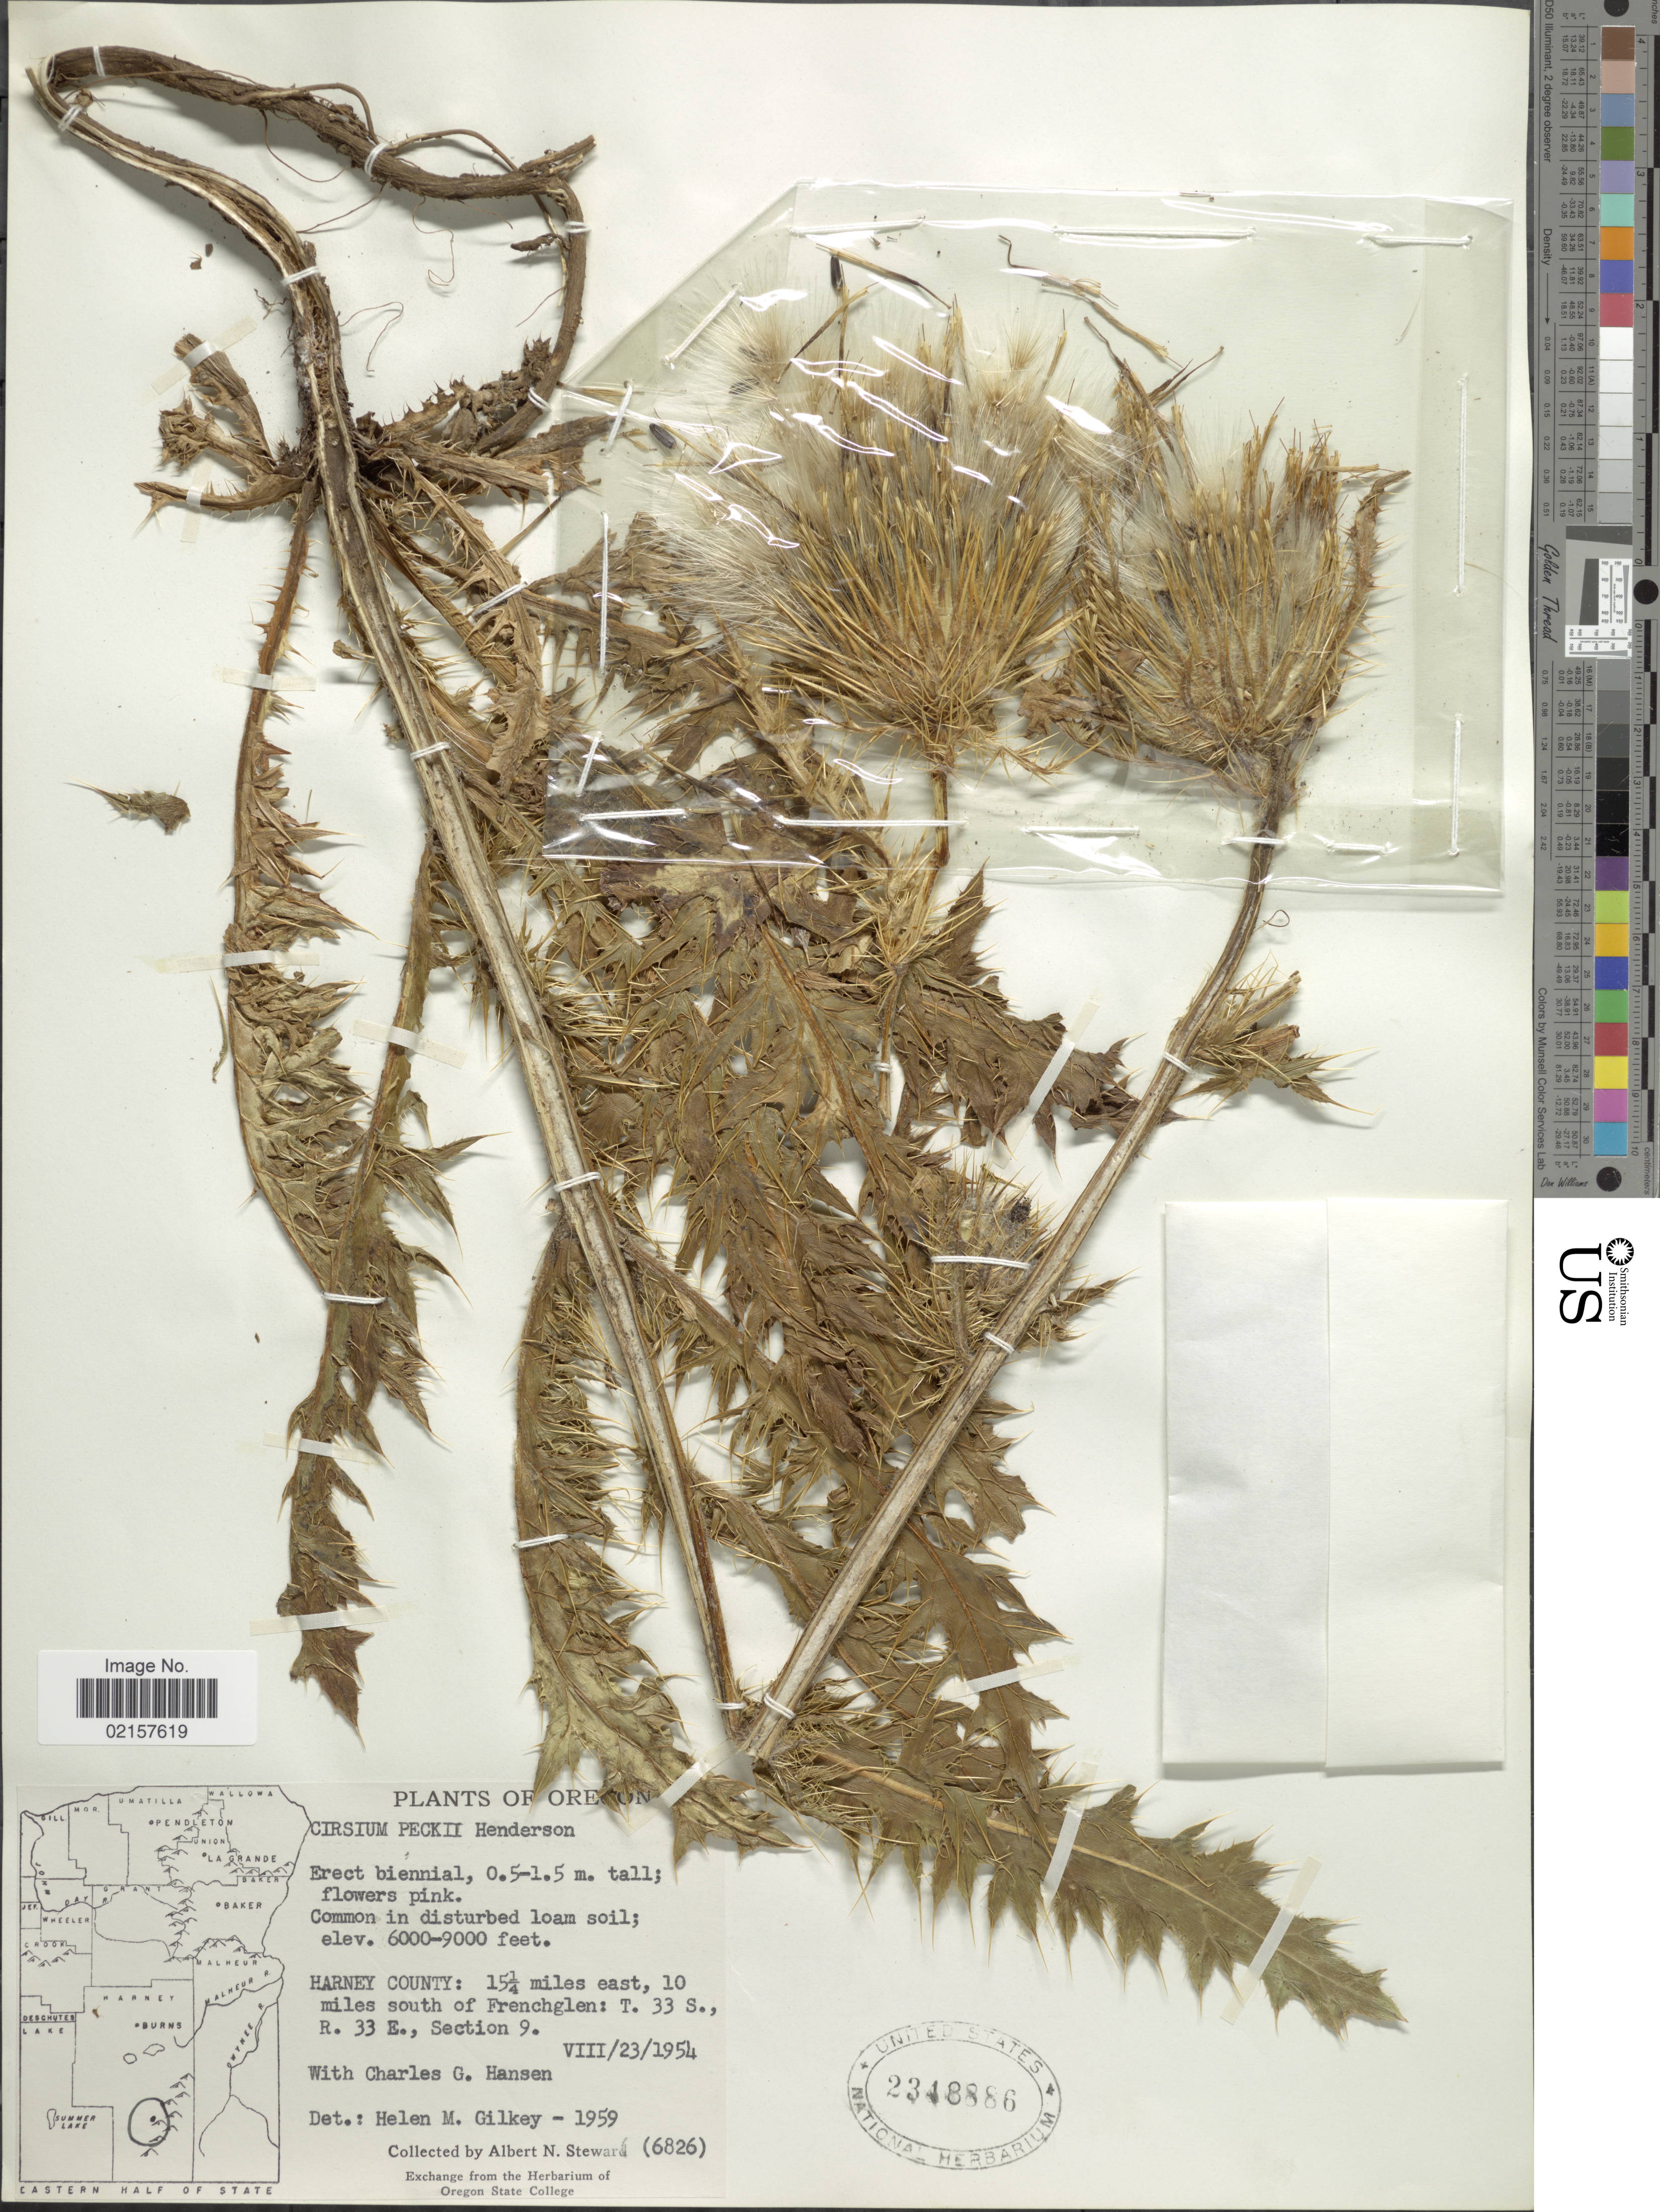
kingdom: Plantae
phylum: Tracheophyta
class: Magnoliopsida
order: Asterales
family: Asteraceae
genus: Cirsium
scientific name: Cirsium eatonii var. peckii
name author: (L.F. Hend.) D.J. Keil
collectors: A. N. Steward & C. Hansen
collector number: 6826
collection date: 1954-08-23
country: United States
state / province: Oregon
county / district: Harney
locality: Harney County: 15¼ miles east, 10 miles south of Frenchglen, T. 33S., R.33E., Section 9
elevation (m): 1829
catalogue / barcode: US 2348886